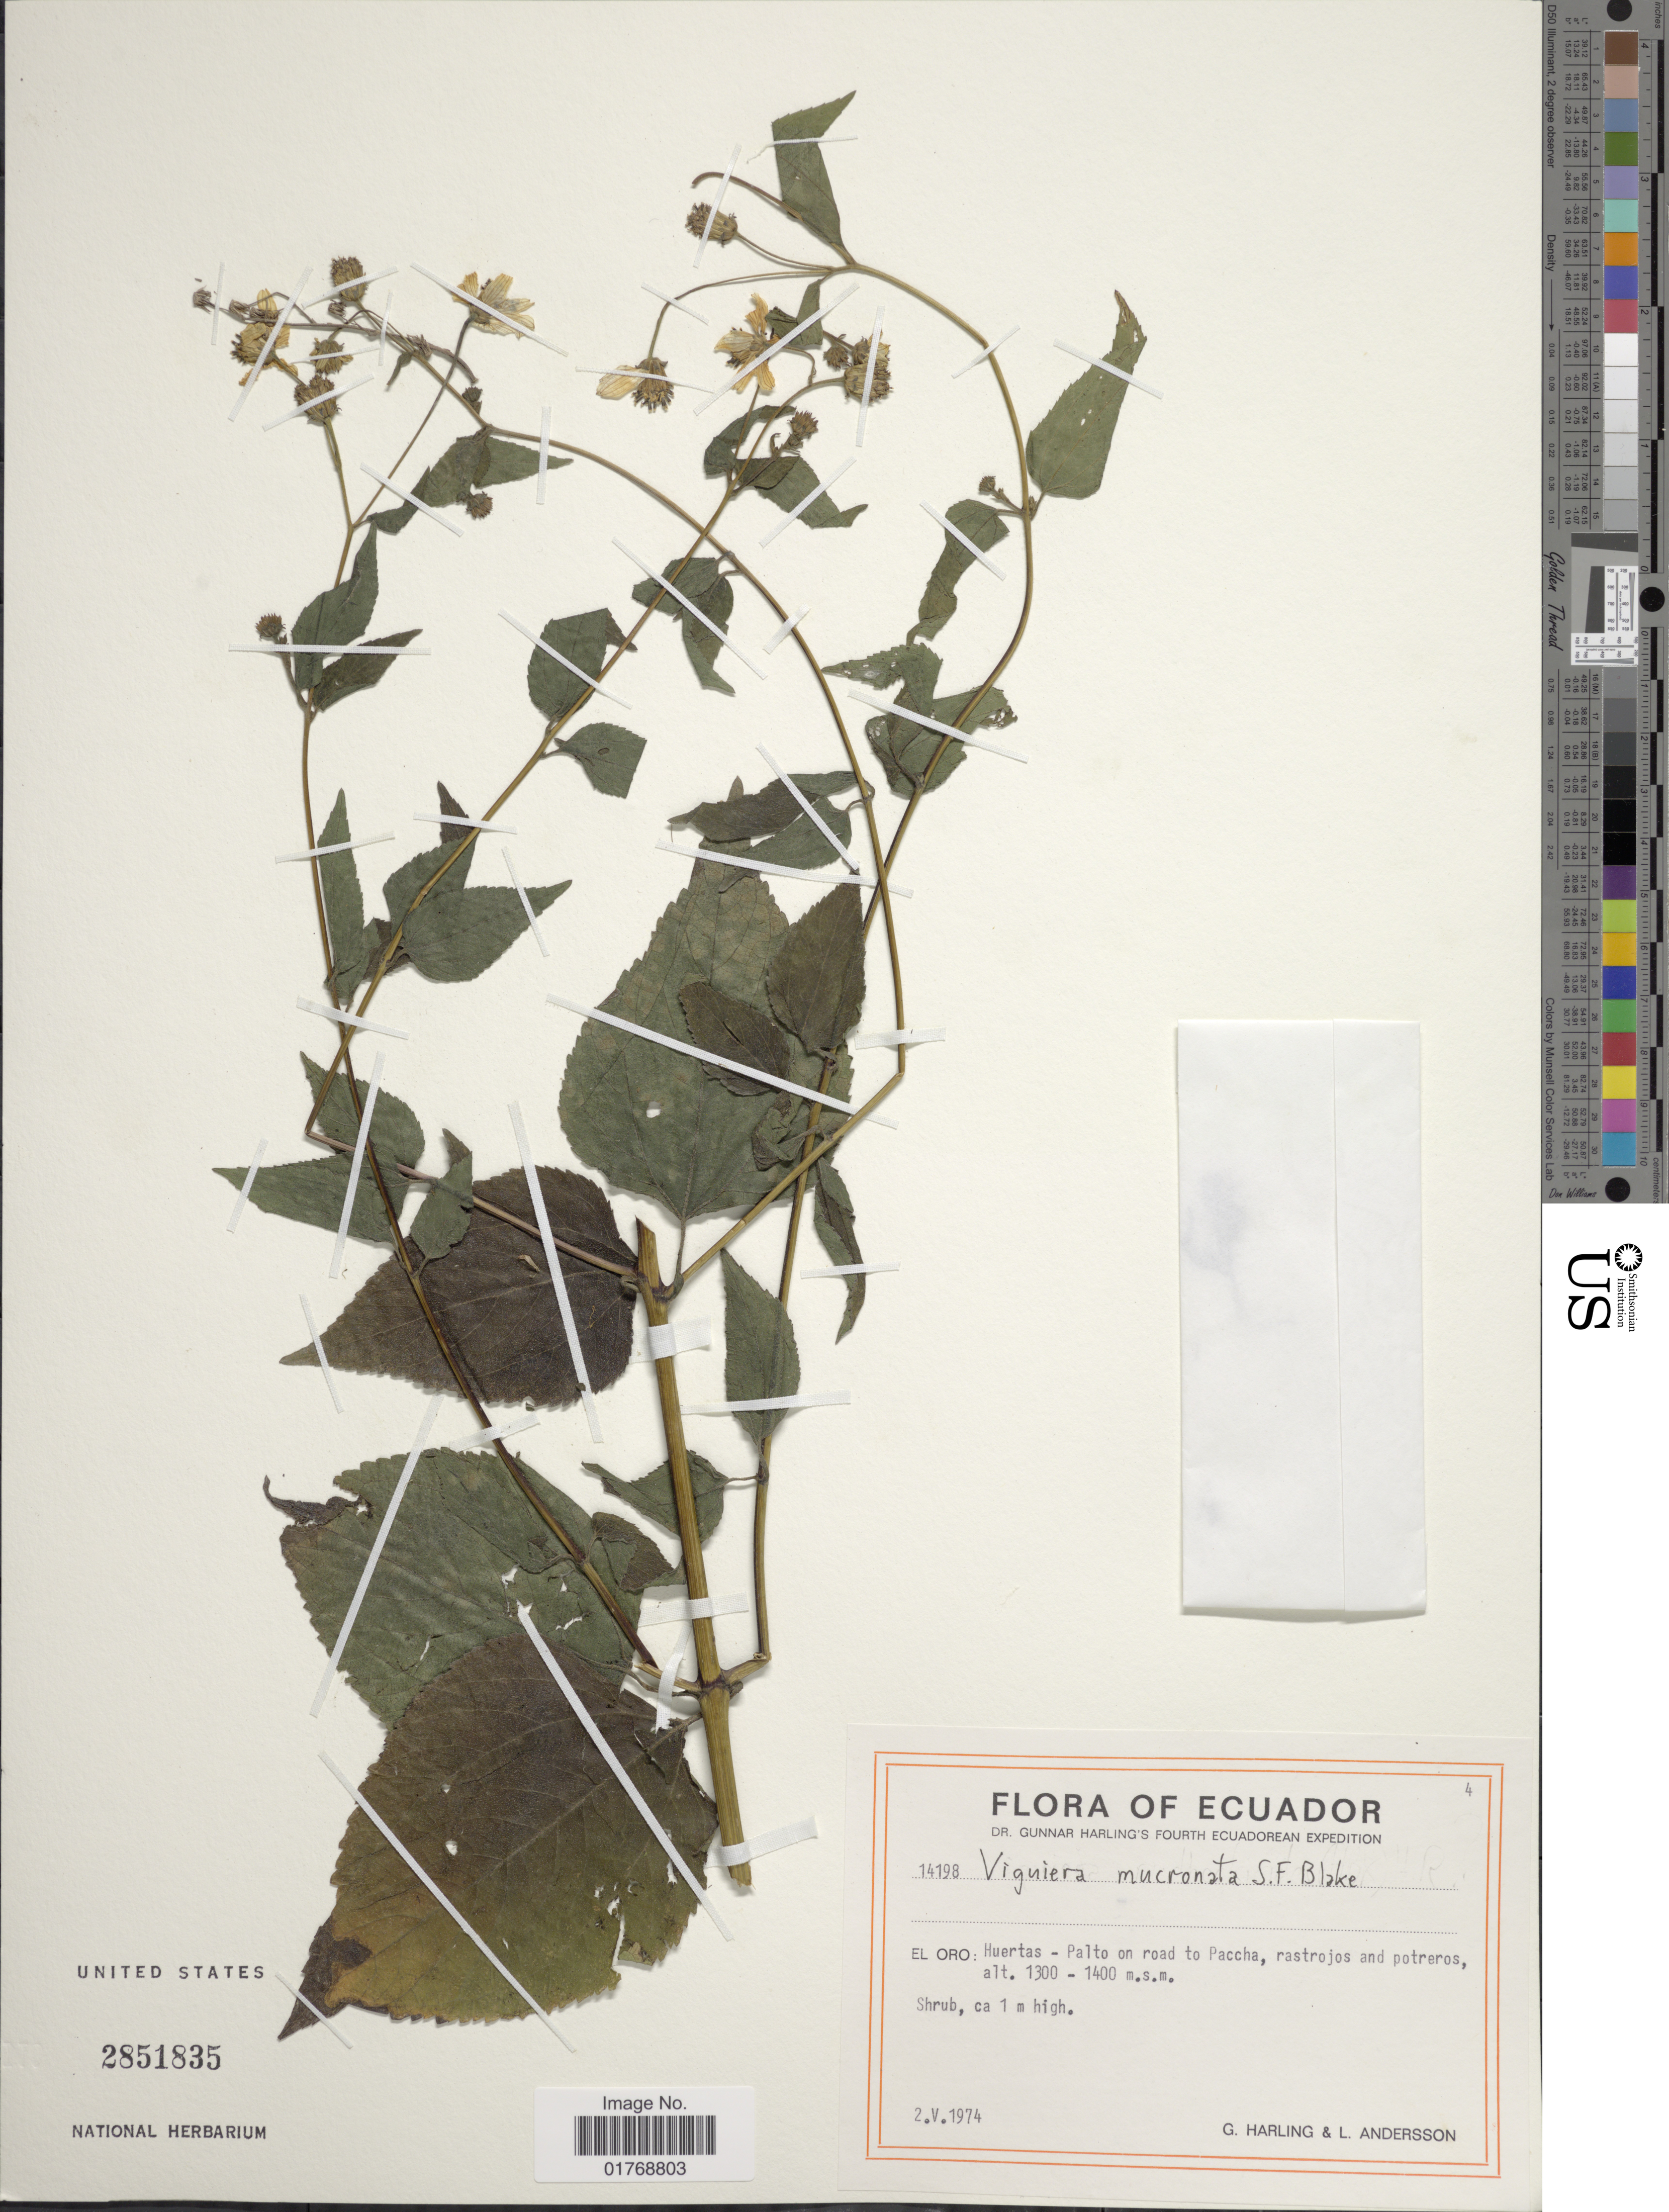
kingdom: Plantae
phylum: Tracheophyta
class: Magnoliopsida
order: Asterales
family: Asteraceae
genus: Viguiera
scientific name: Viguiera mucronata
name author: Blake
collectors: G. Harling & L. Andersson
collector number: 14198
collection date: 1974-05-02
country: Ecuador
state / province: El Oro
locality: El Oro: Huertas - Palto on road to Paccha, rastrojos and potreros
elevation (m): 1300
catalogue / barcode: US 2851835